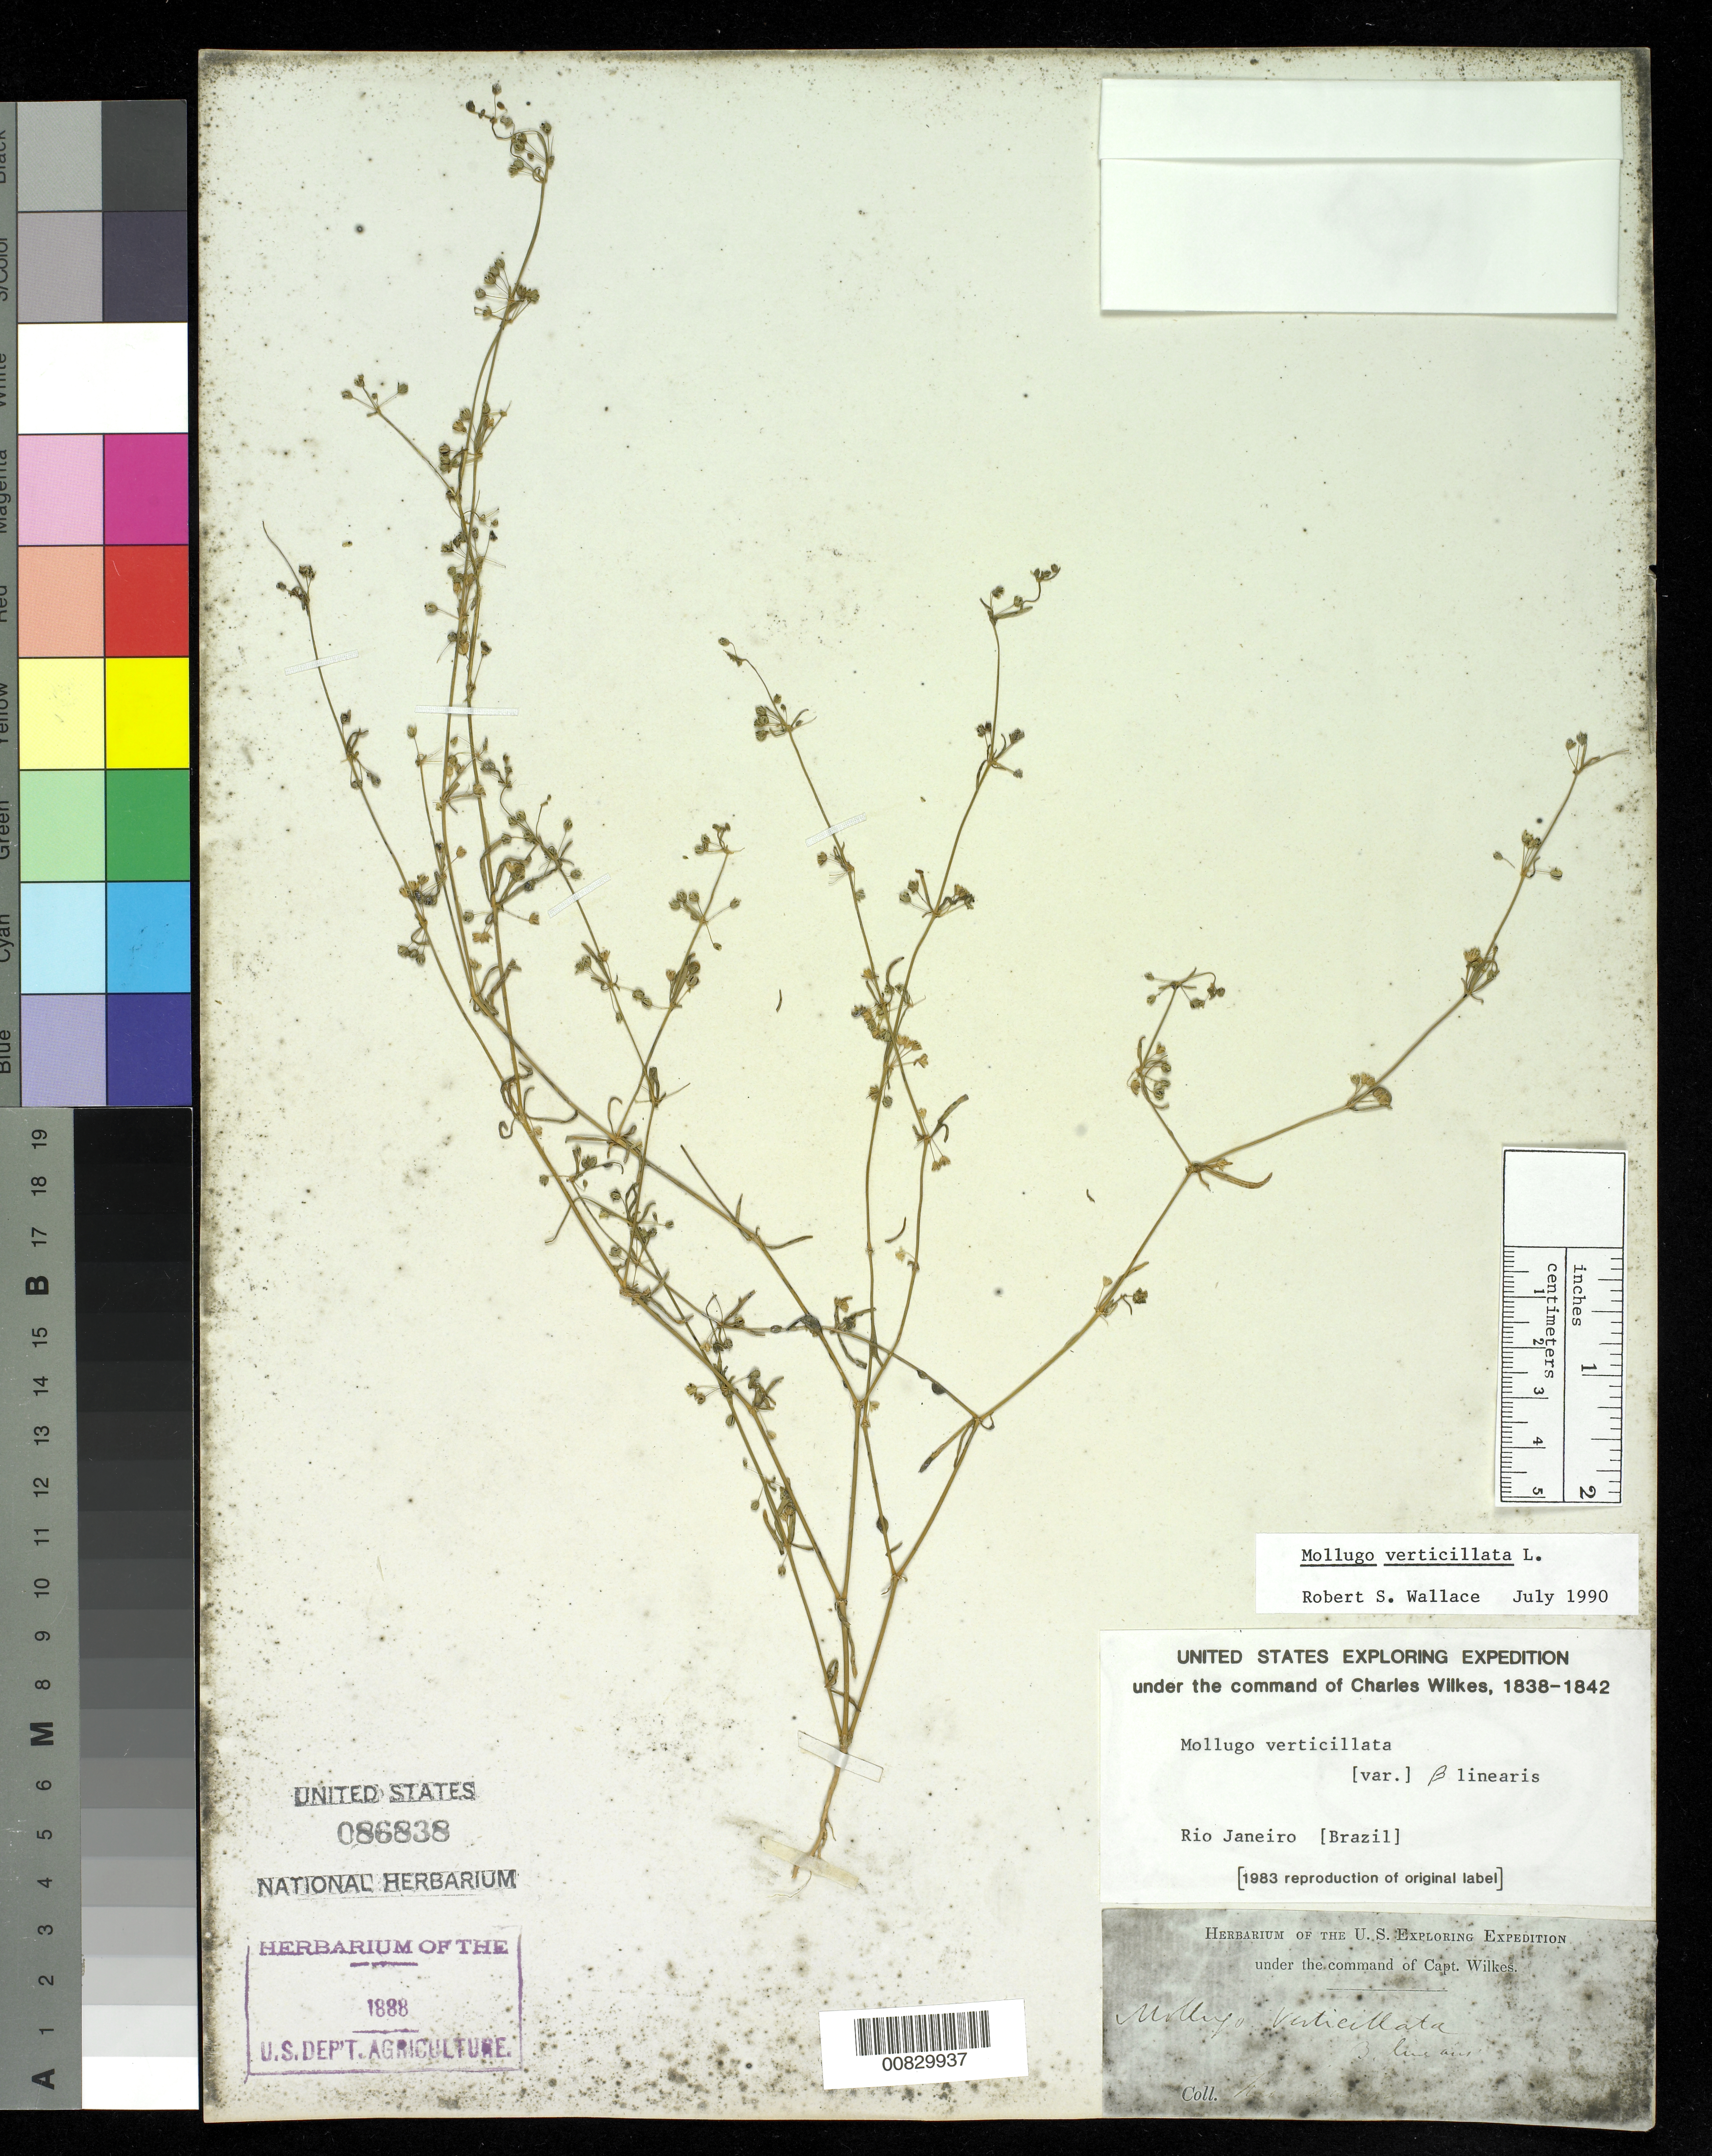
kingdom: Plantae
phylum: Tracheophyta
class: Magnoliopsida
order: Caryophyllales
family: Molluginaceae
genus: Mollugo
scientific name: Mollugo verticillata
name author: L.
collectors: Wilkes Explor. Exped.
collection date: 1838/1842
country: Brazil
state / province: Rio de Janeiro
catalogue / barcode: US 86838